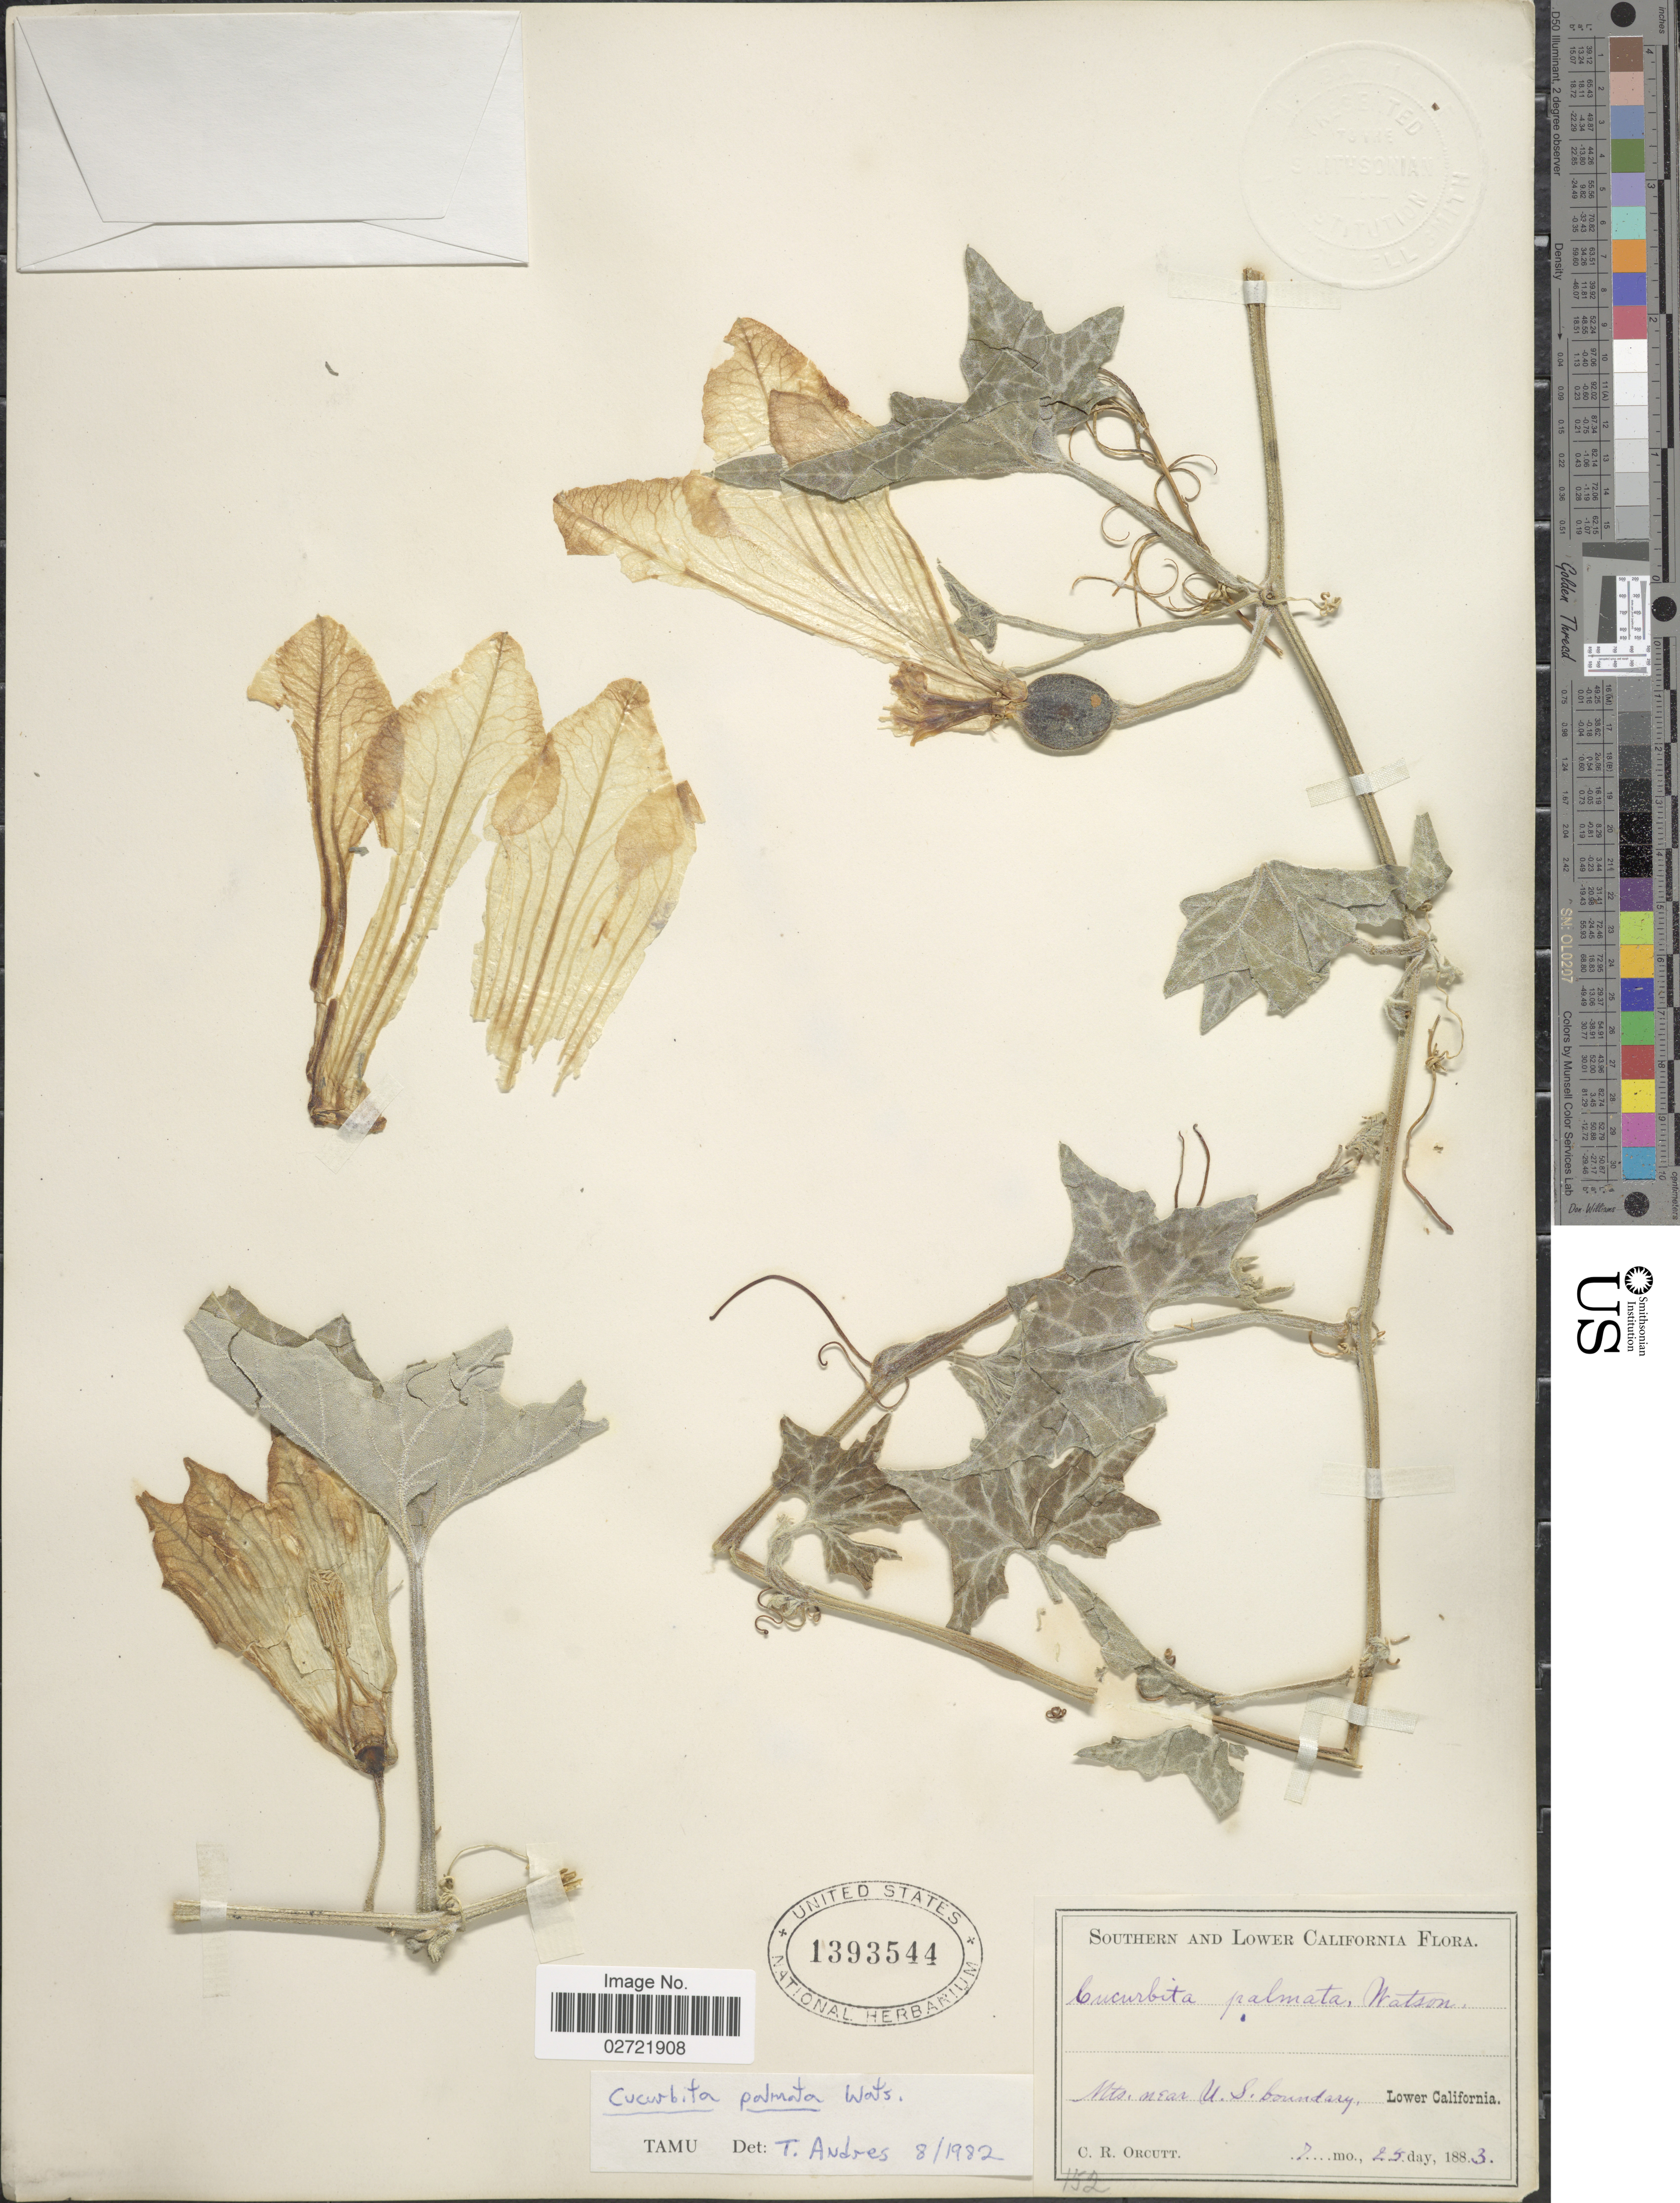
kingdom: Plantae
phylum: Tracheophyta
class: Magnoliopsida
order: Cucurbitales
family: Cucurbitaceae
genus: Cucurbita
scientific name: Cucurbita palmata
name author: S. Watson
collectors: C. R. Orcutt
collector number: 152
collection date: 1883-07-25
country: Mexico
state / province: Baja California Norte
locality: Southern and Lower California, Mts near U.S. boundary, Lower California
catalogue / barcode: US 1393544